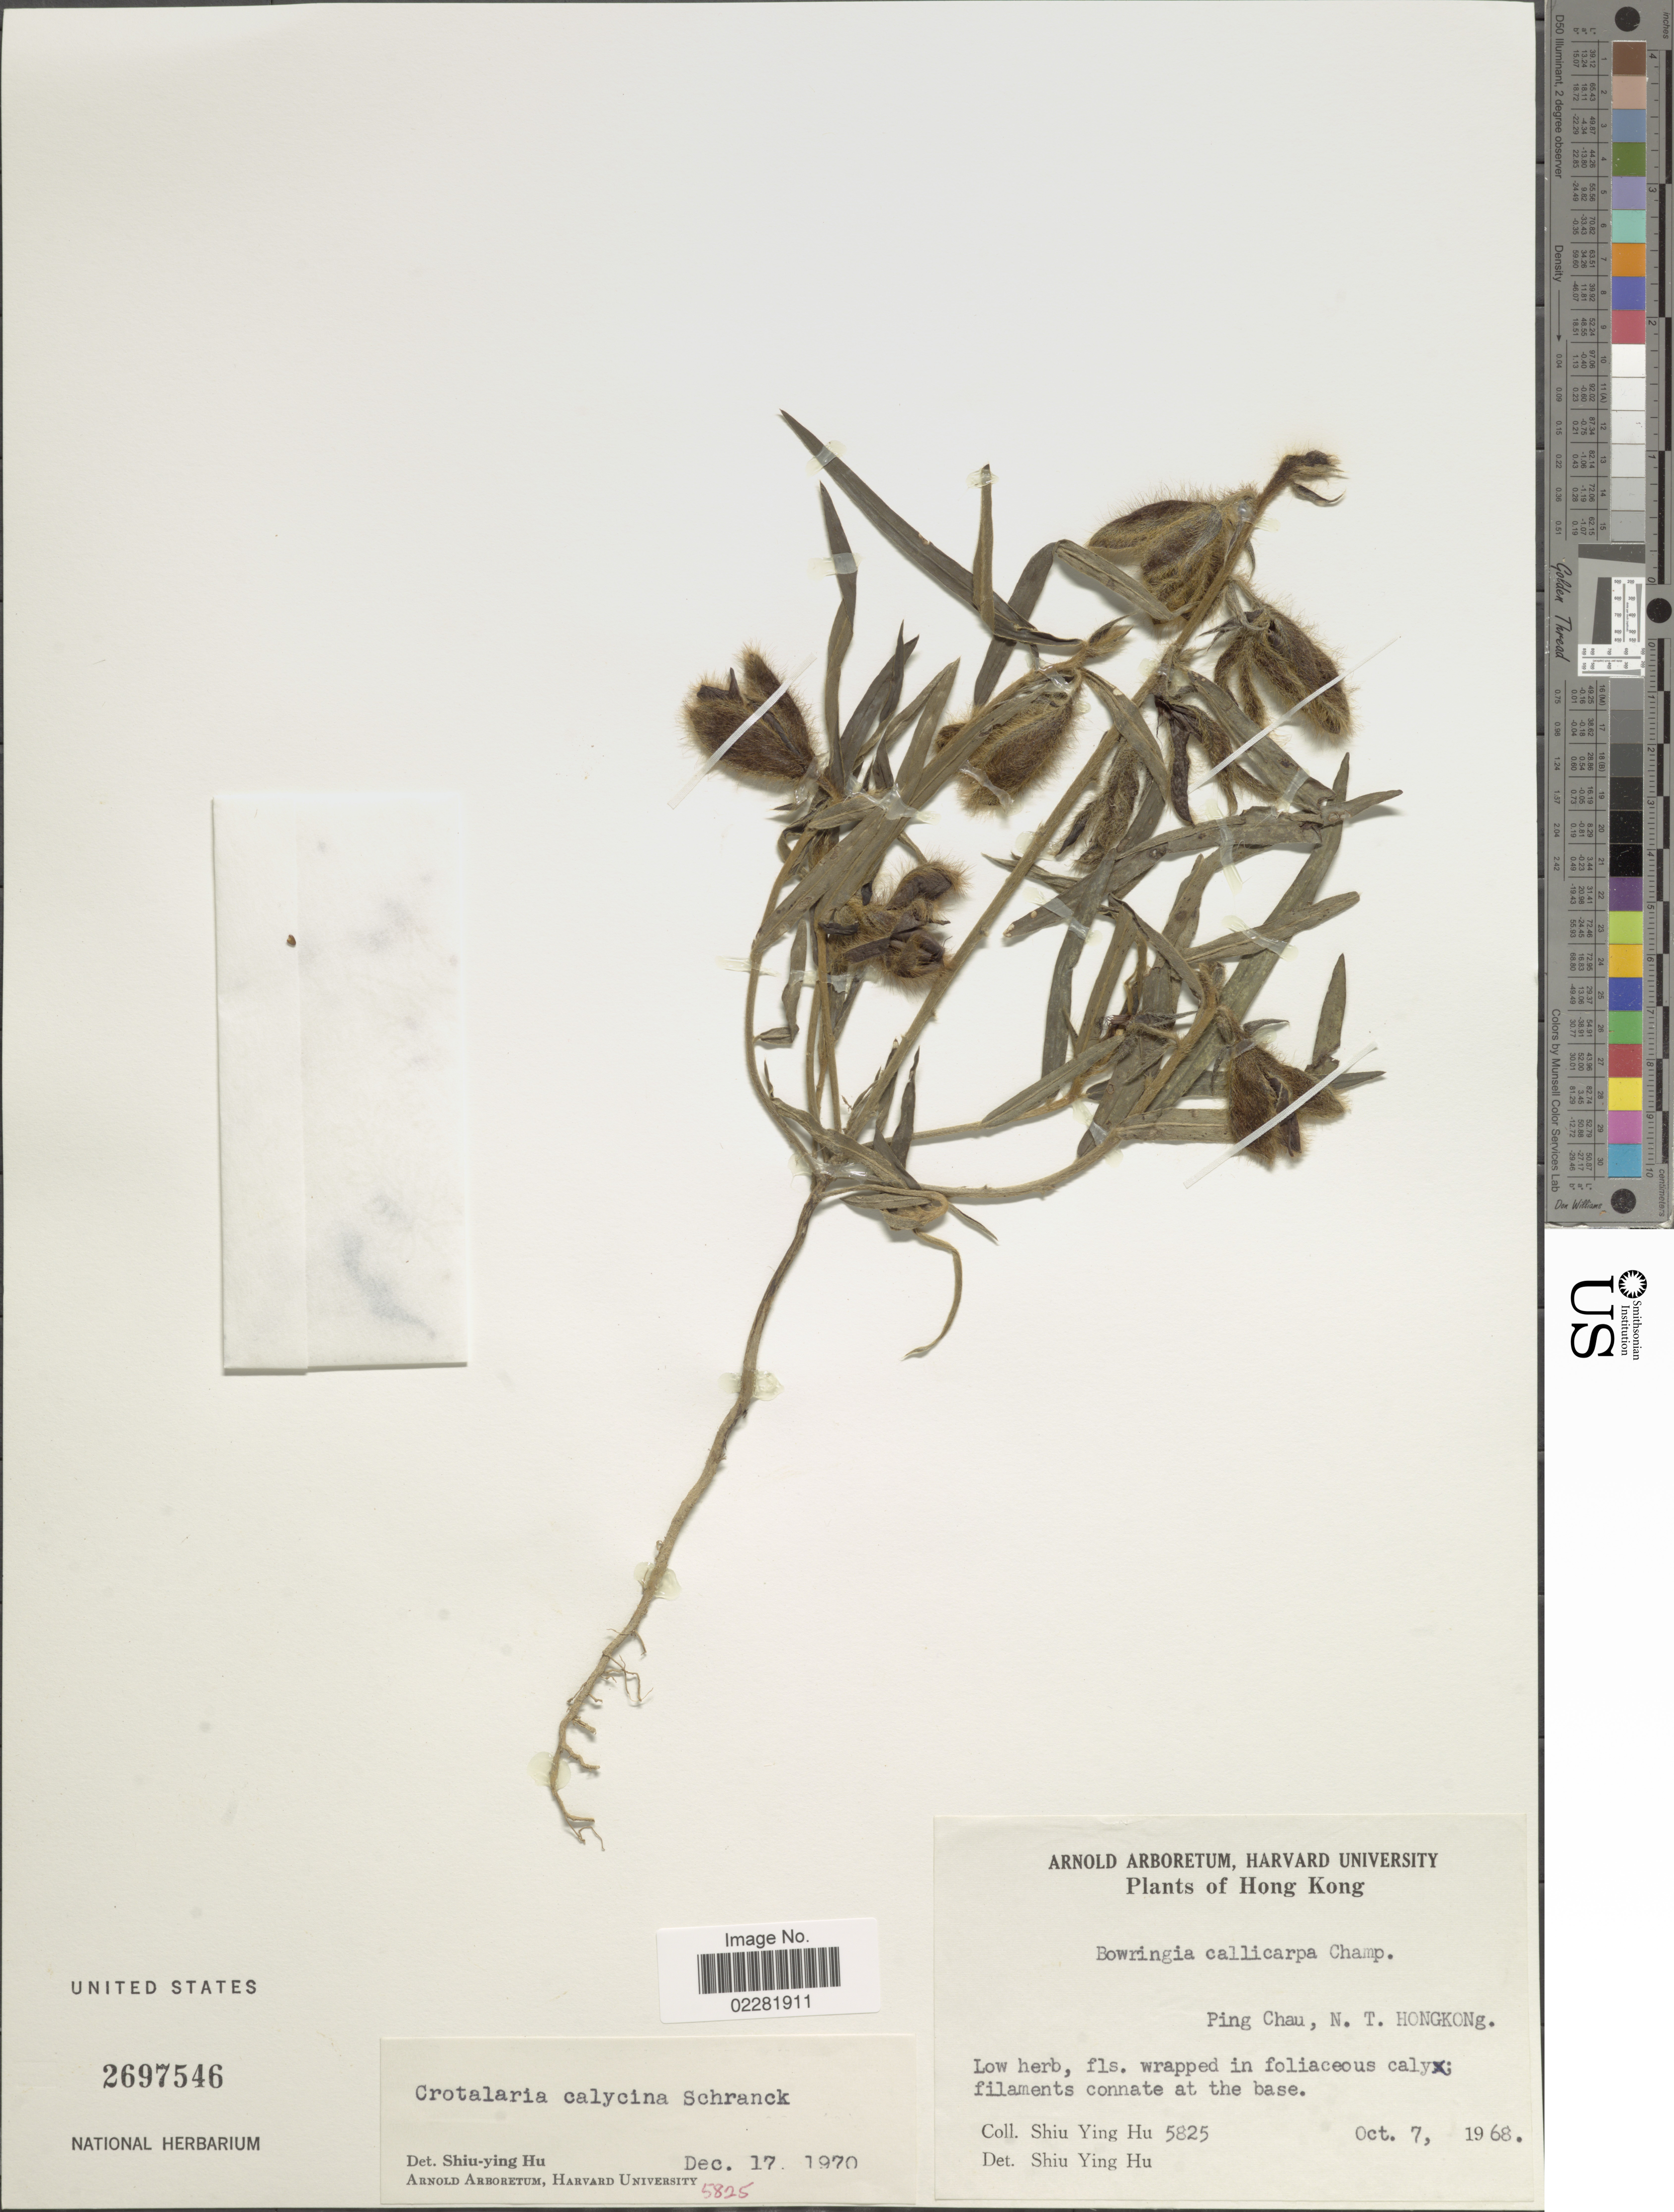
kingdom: Plantae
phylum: Tracheophyta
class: Magnoliopsida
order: Fabales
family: Fabaceae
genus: Crotalaria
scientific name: Crotalaria calycina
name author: Schrank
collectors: S. Y. Hu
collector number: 5825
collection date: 1968-10-07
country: China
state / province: Hong Kong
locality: Ping Chau N. T. HongKong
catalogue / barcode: US 2697546